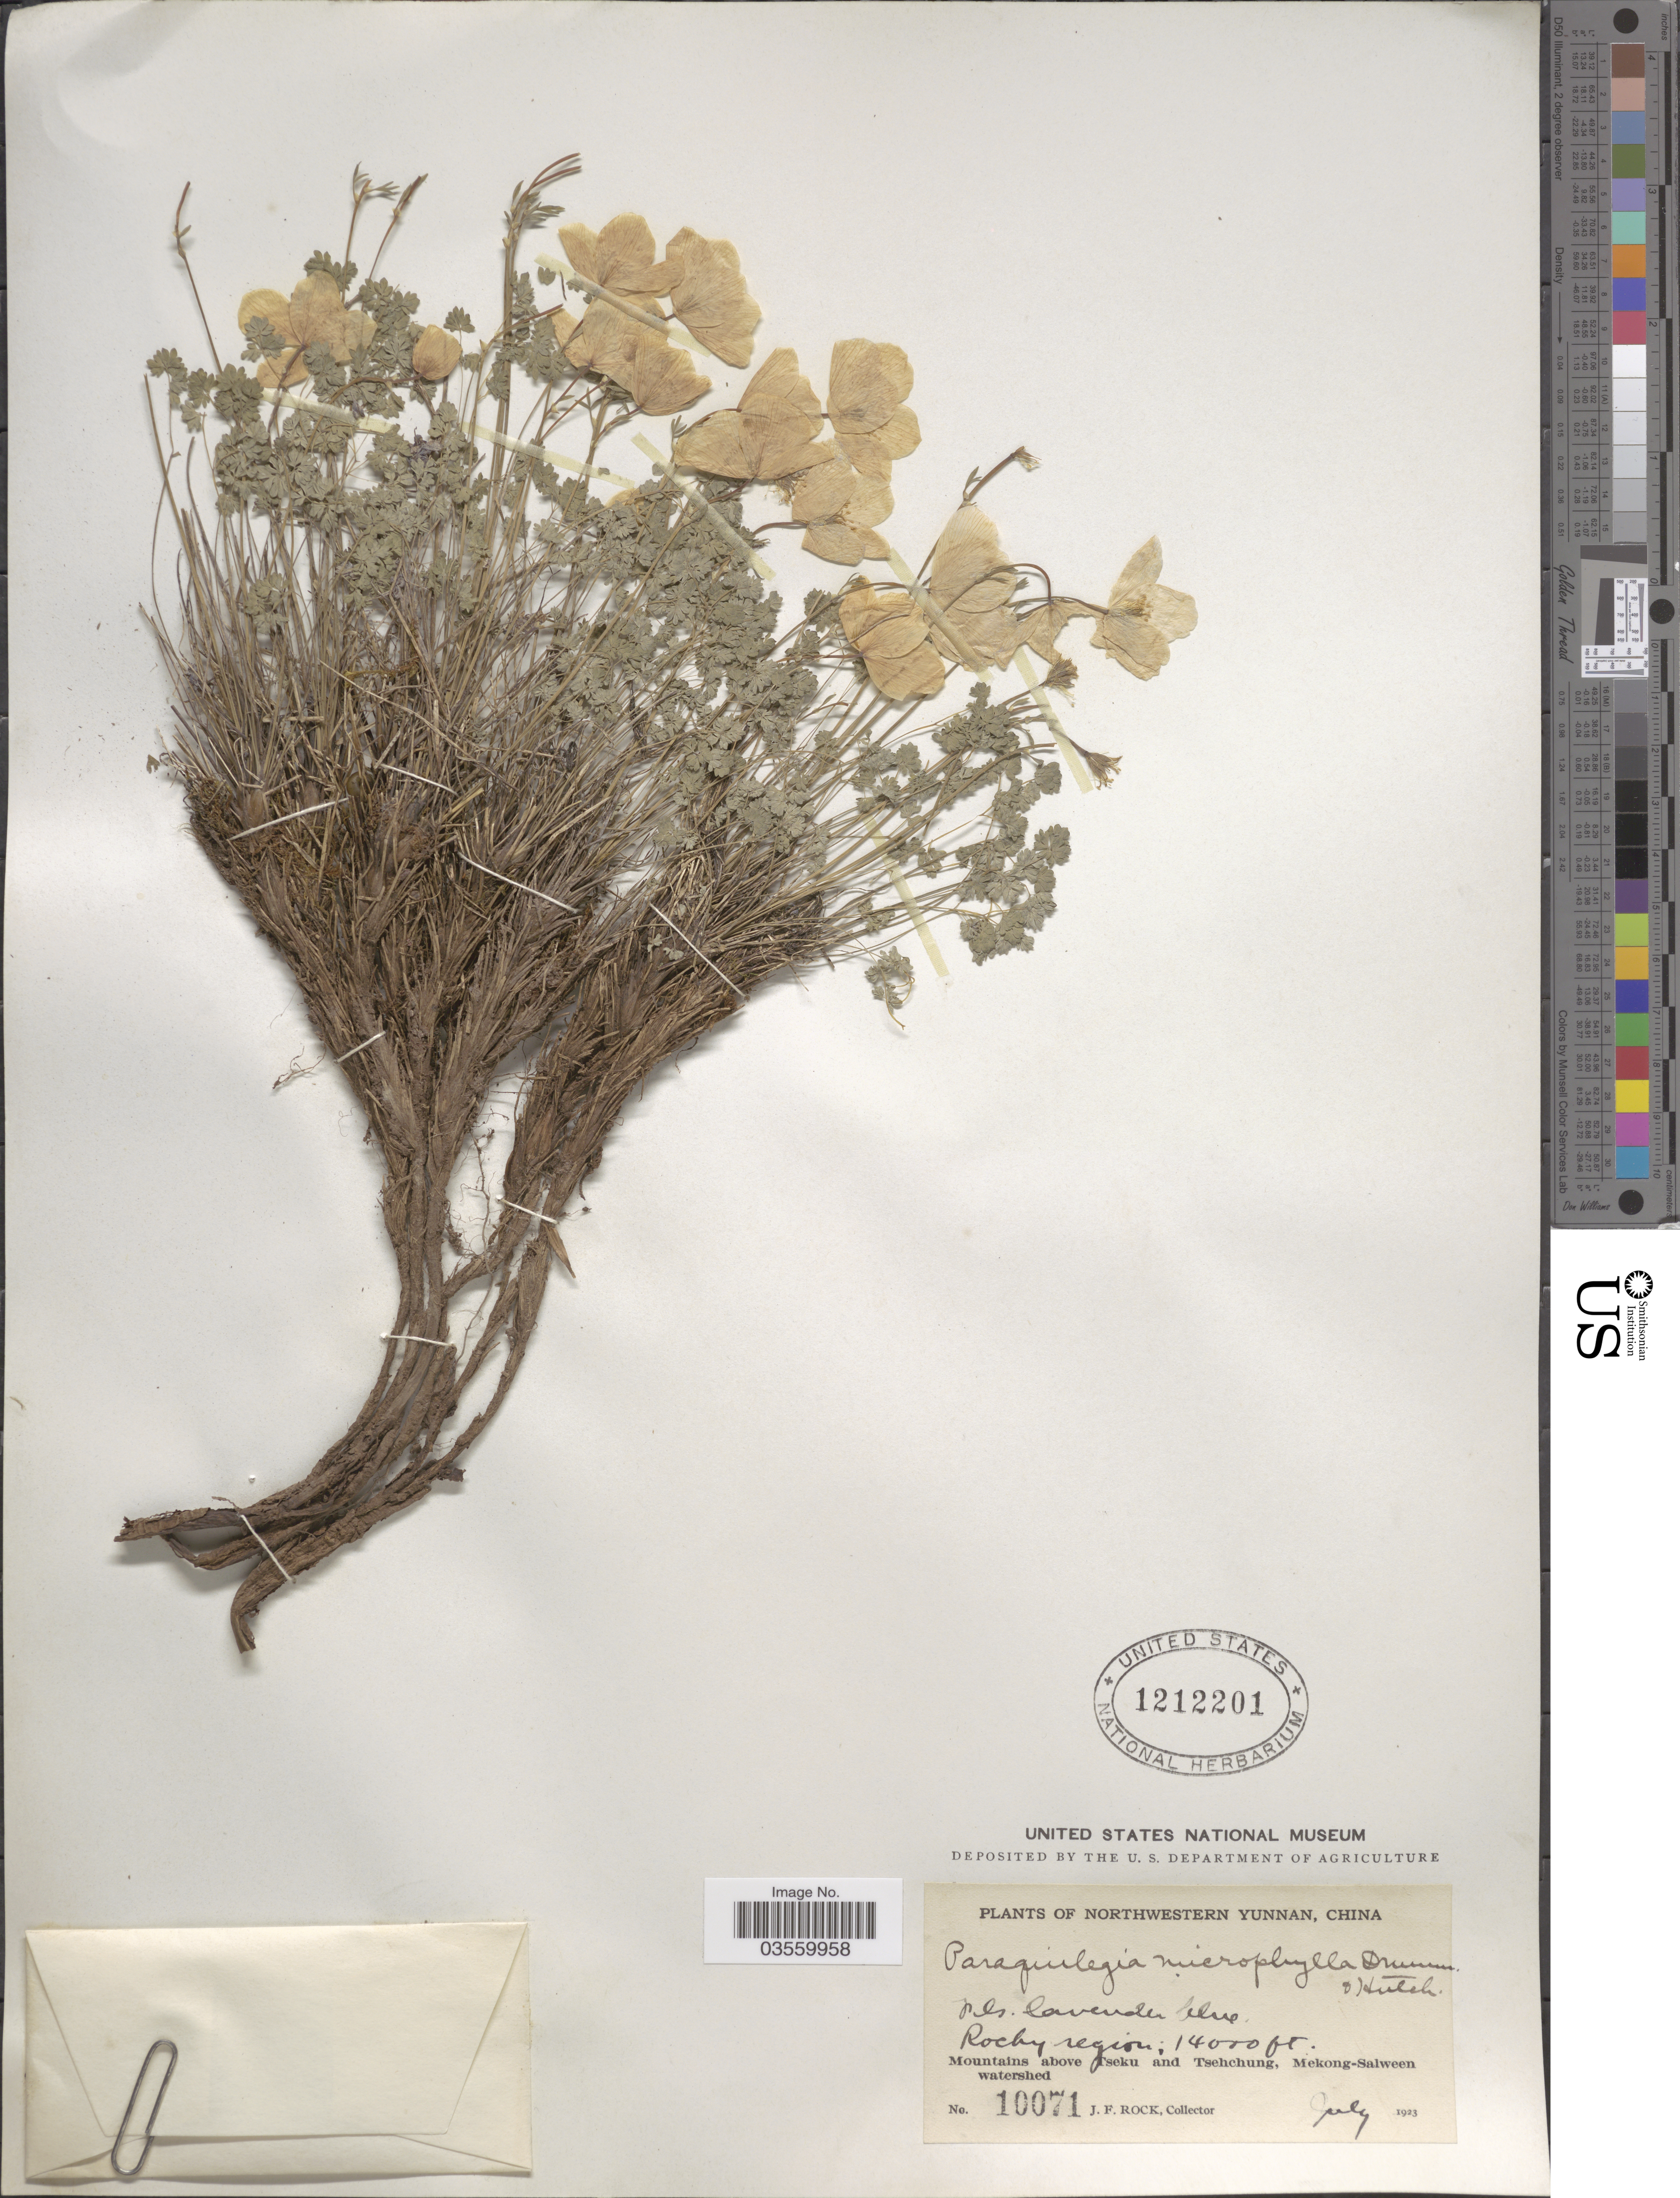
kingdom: Plantae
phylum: Tracheophyta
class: Magnoliopsida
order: Ranunculales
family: Ranunculaceae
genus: Paraquilegia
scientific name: Paraquilegia microphylla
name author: (Royle) J.R. Drumm. & Hutch.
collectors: J. Rock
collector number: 10071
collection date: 1923-07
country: China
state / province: Yunnan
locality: Northwestern Yunnan. Mountains above Tseku and Tsechung, Mekong-Salween watershed.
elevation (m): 4267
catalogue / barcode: US 1212201